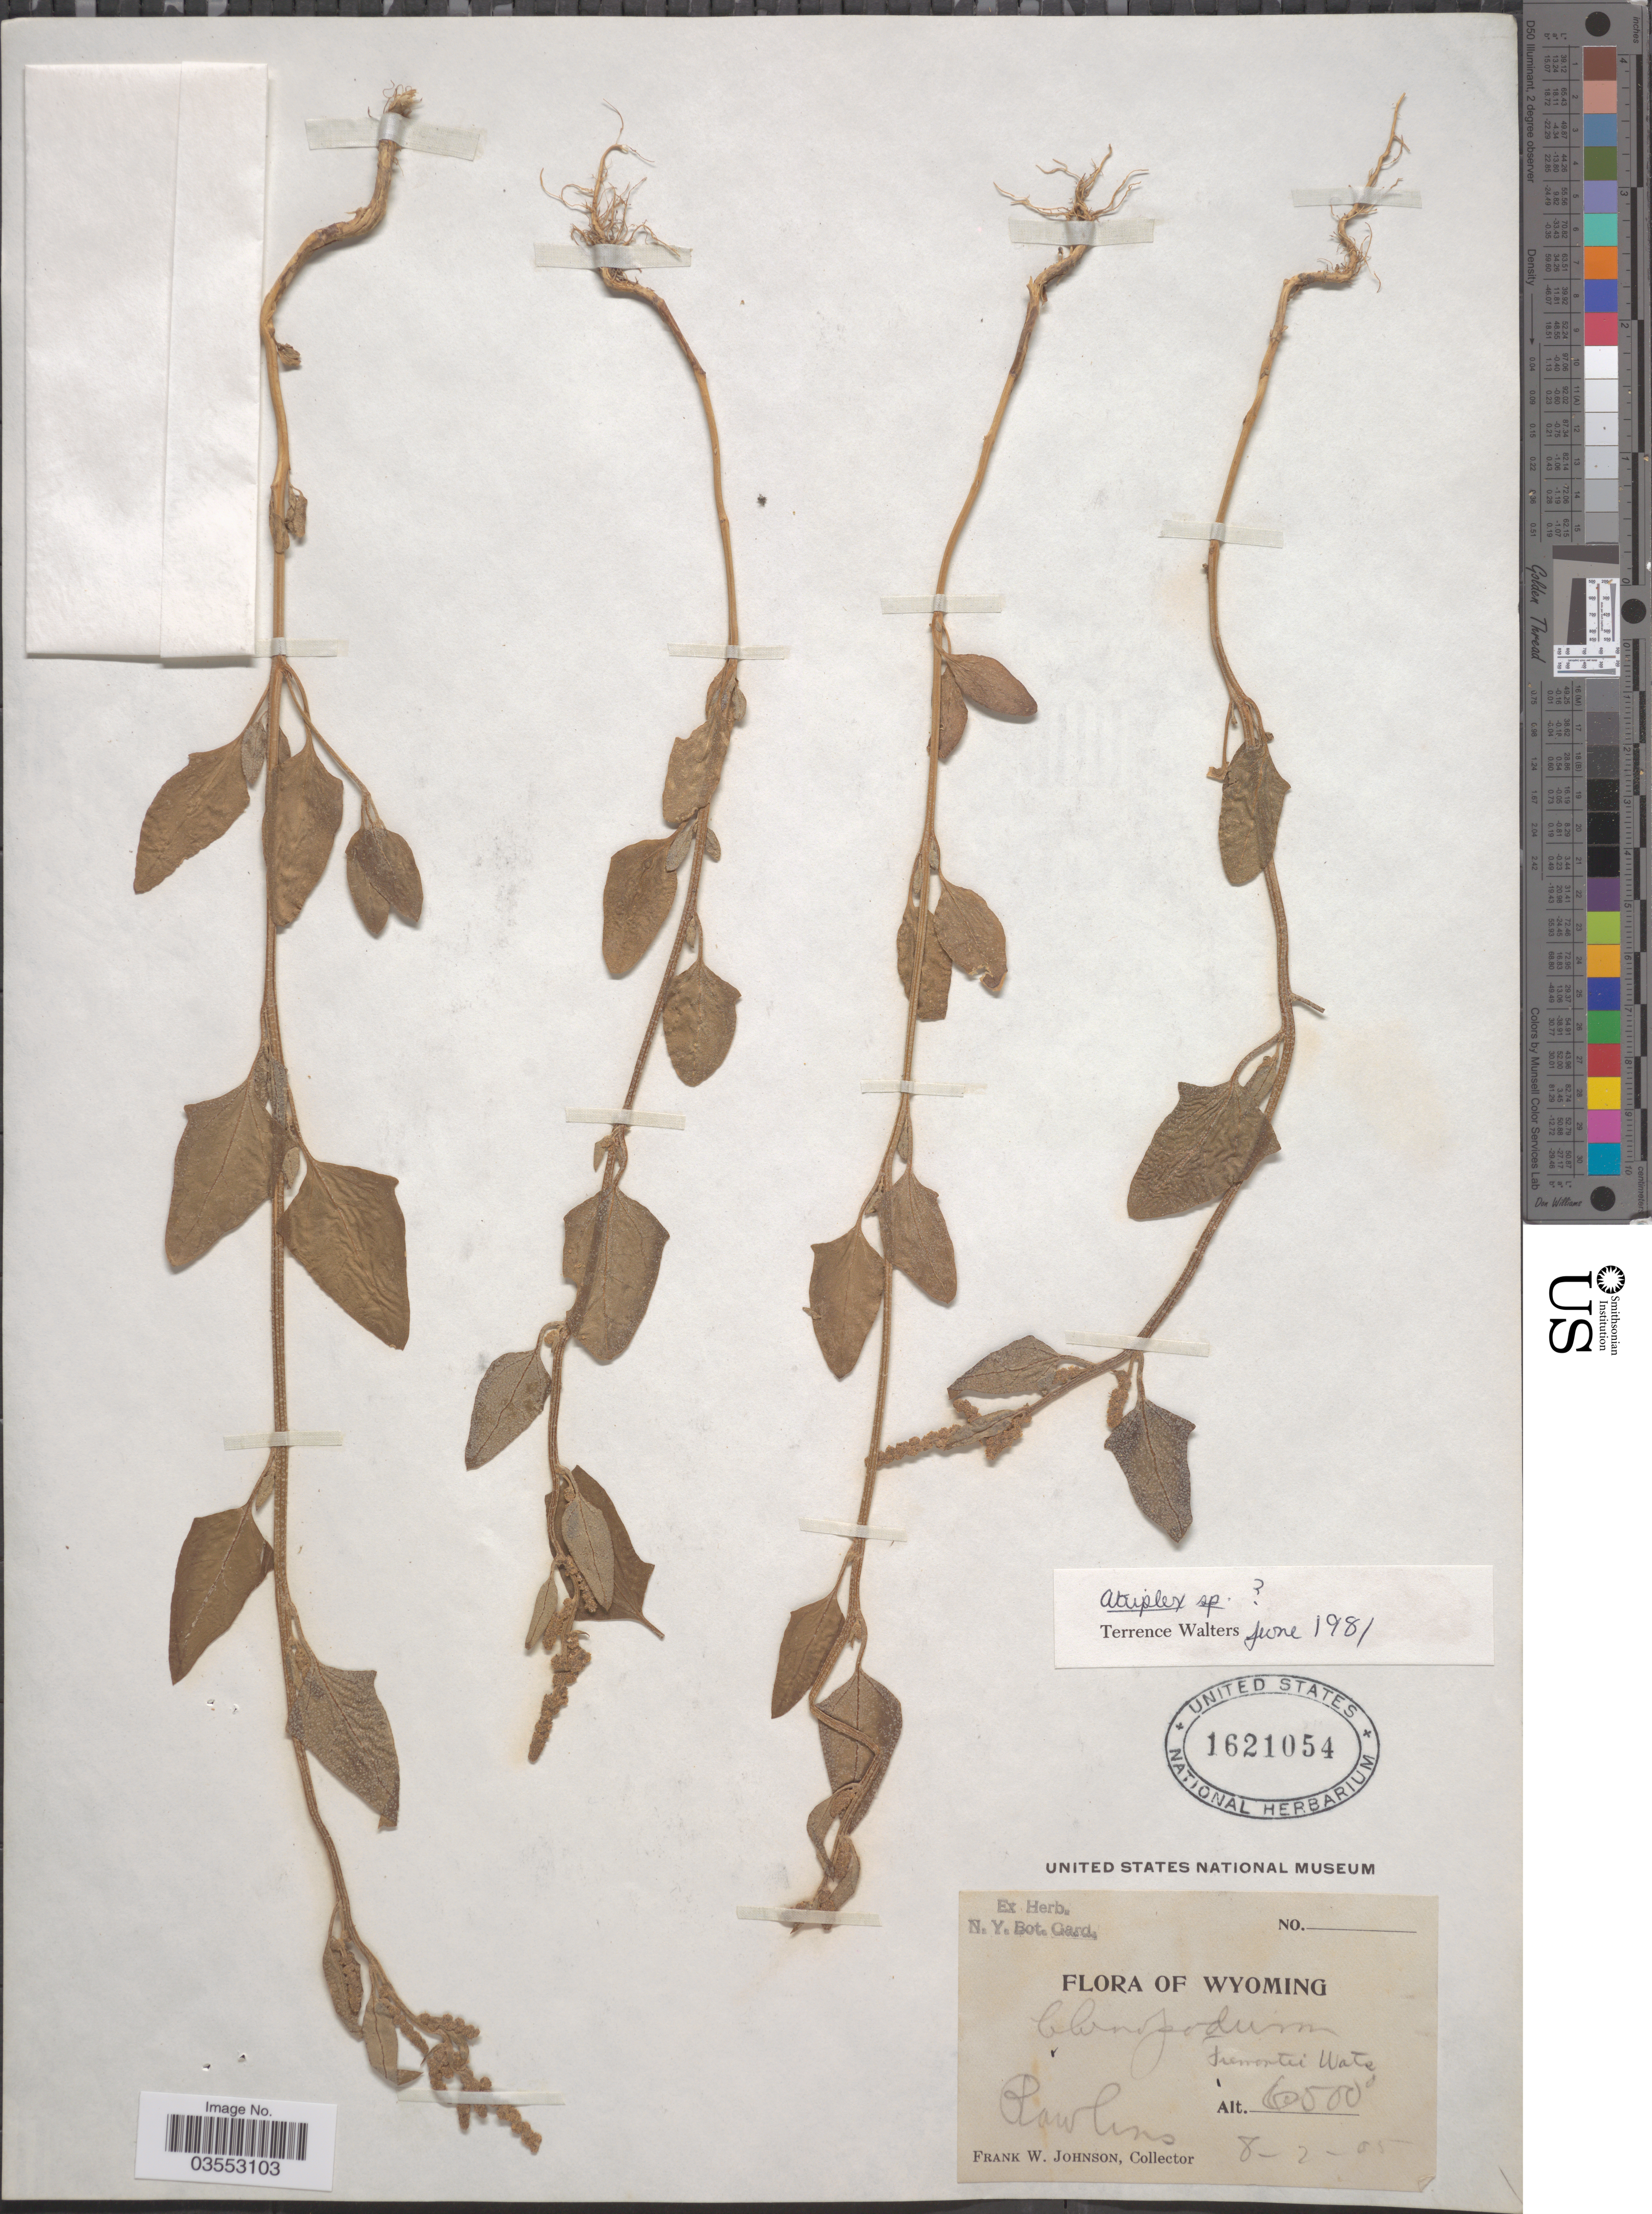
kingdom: Plantae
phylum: Tracheophyta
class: Magnoliopsida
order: Caryophyllales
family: Amaranthaceae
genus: Atriplex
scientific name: Atriplex sp.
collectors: F. W. Johnson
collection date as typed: Transcribed d/m/y: 2/8/5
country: United States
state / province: Wyoming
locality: Rawlins.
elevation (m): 1981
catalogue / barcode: US 1621054